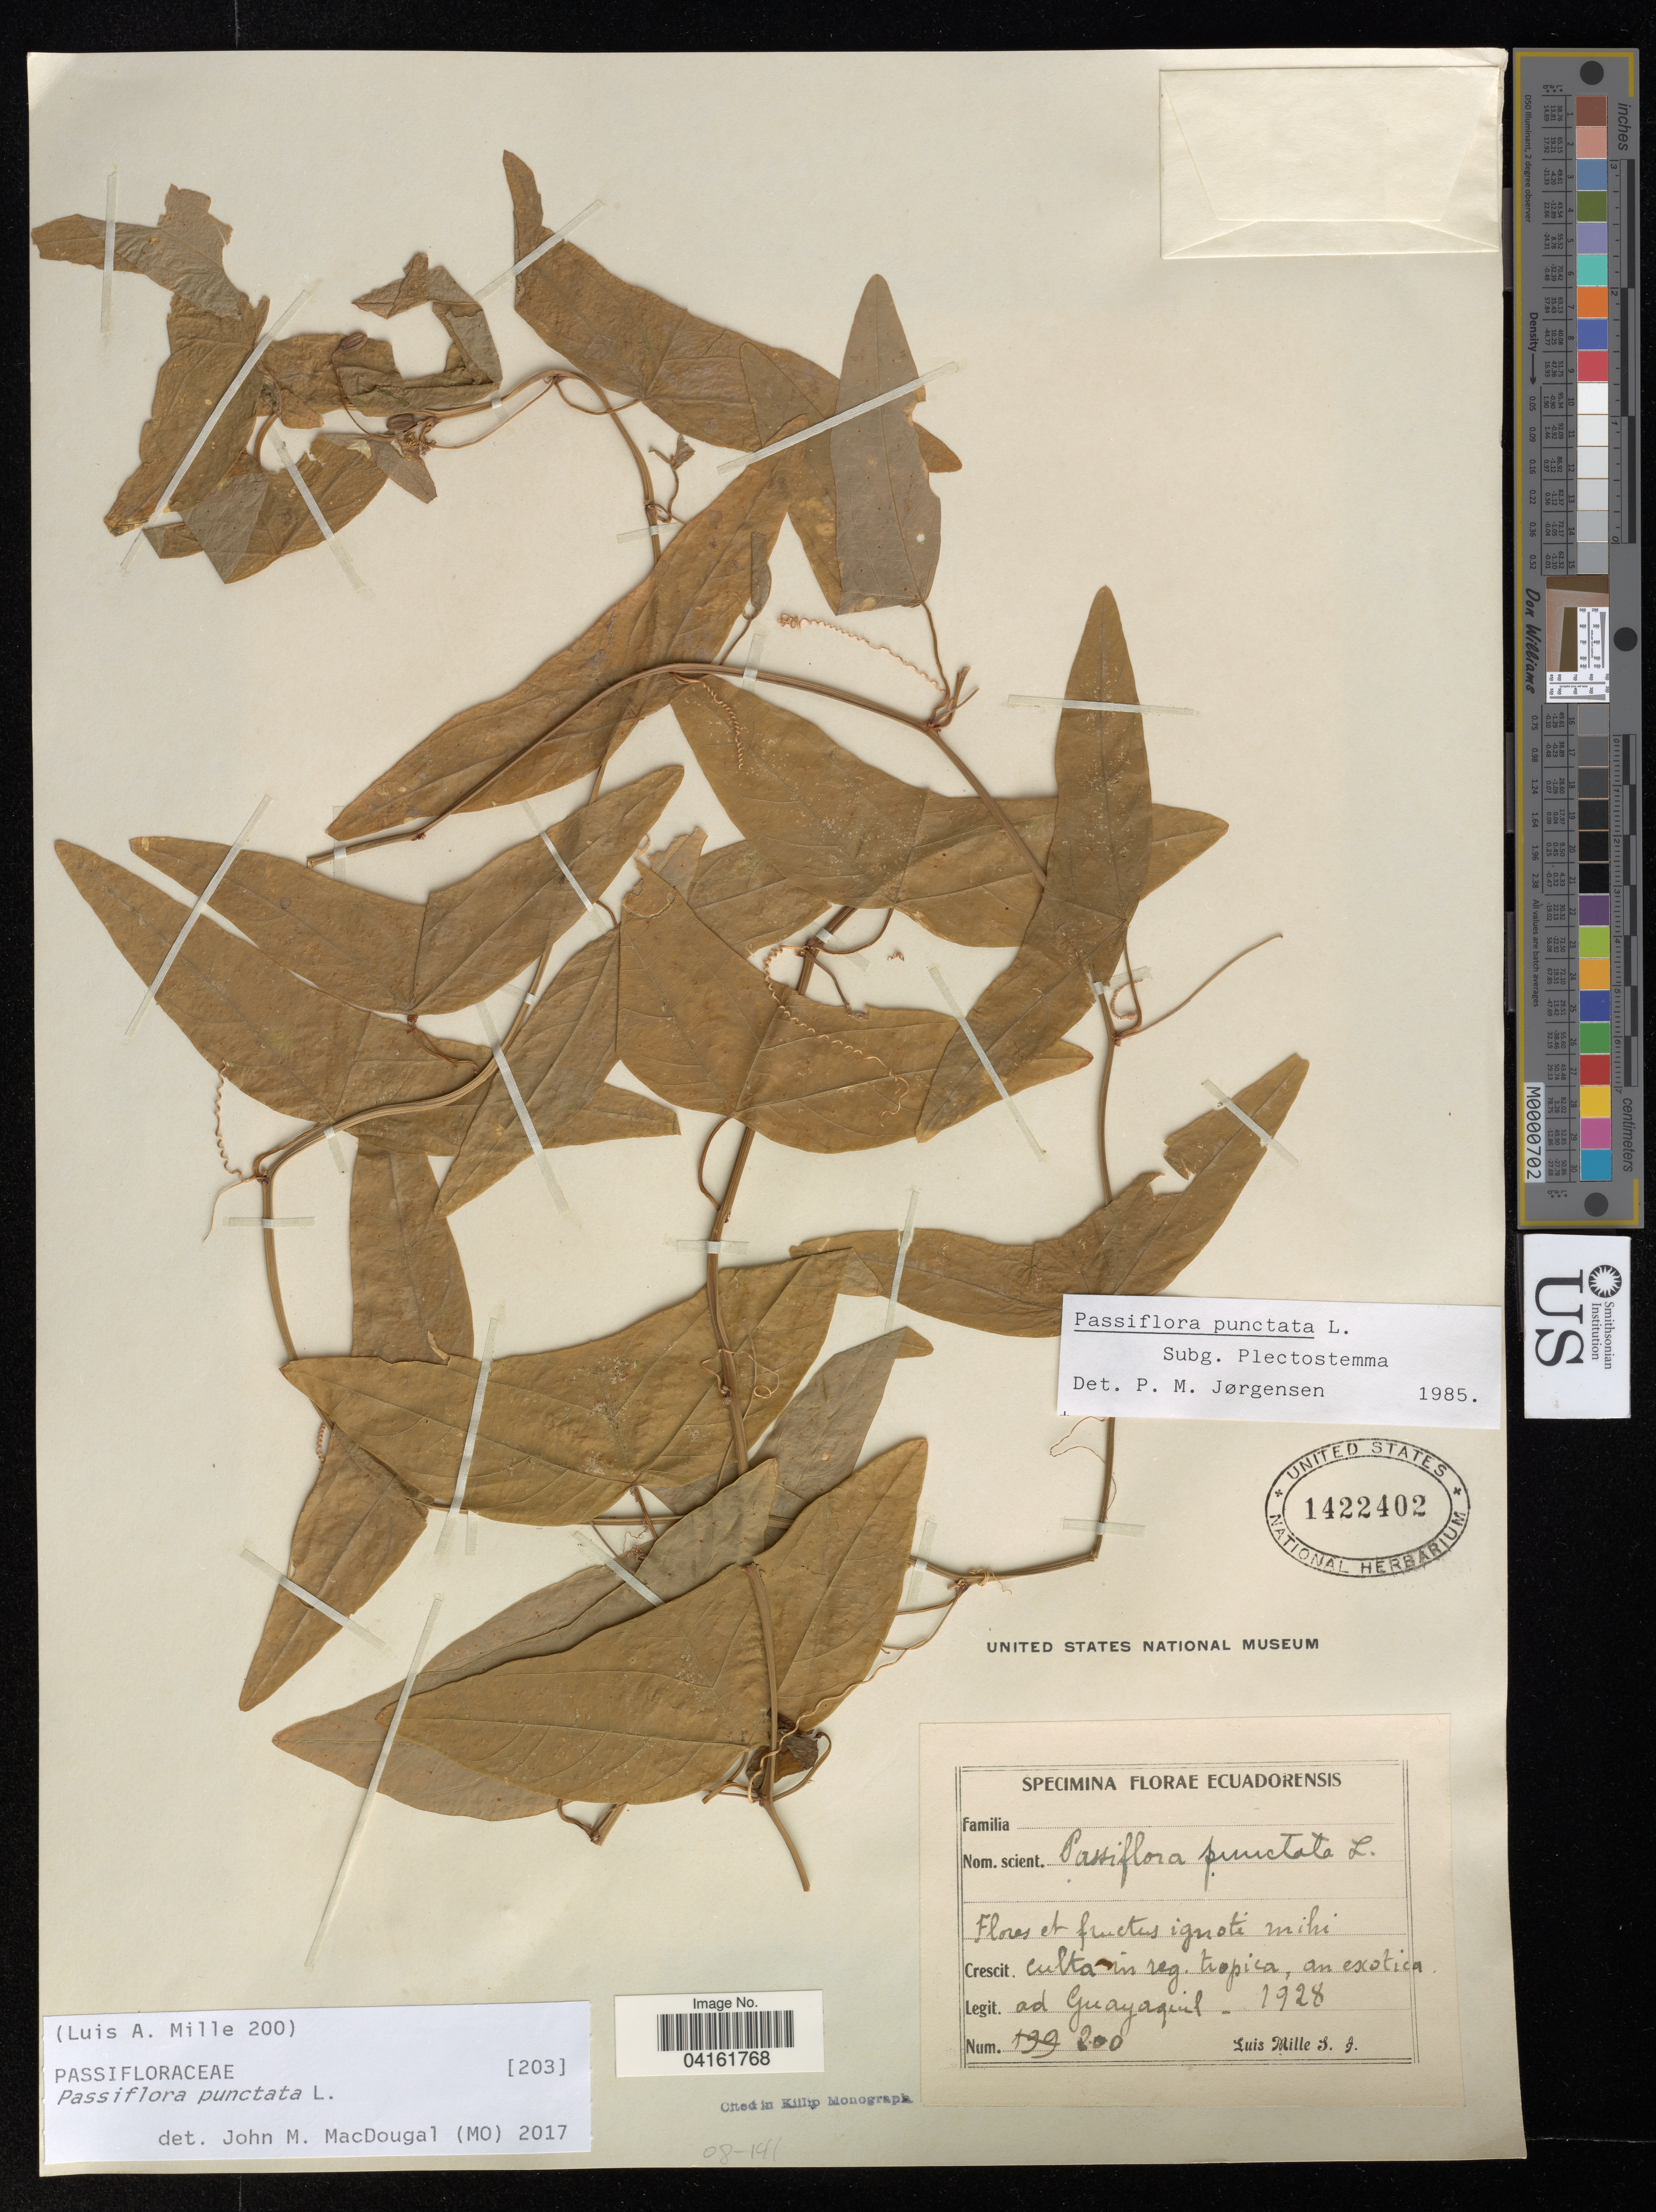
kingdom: Plantae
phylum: Tracheophyta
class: Magnoliopsida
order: Malpighiales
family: Passifloraceae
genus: Passiflora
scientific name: Passiflora punctata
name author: L.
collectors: L. Mille S.J.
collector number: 200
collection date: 1928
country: Ecuador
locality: Crescit. culta-in reg. tropica, an exotica ad Guayaquil.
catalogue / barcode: US 1422402